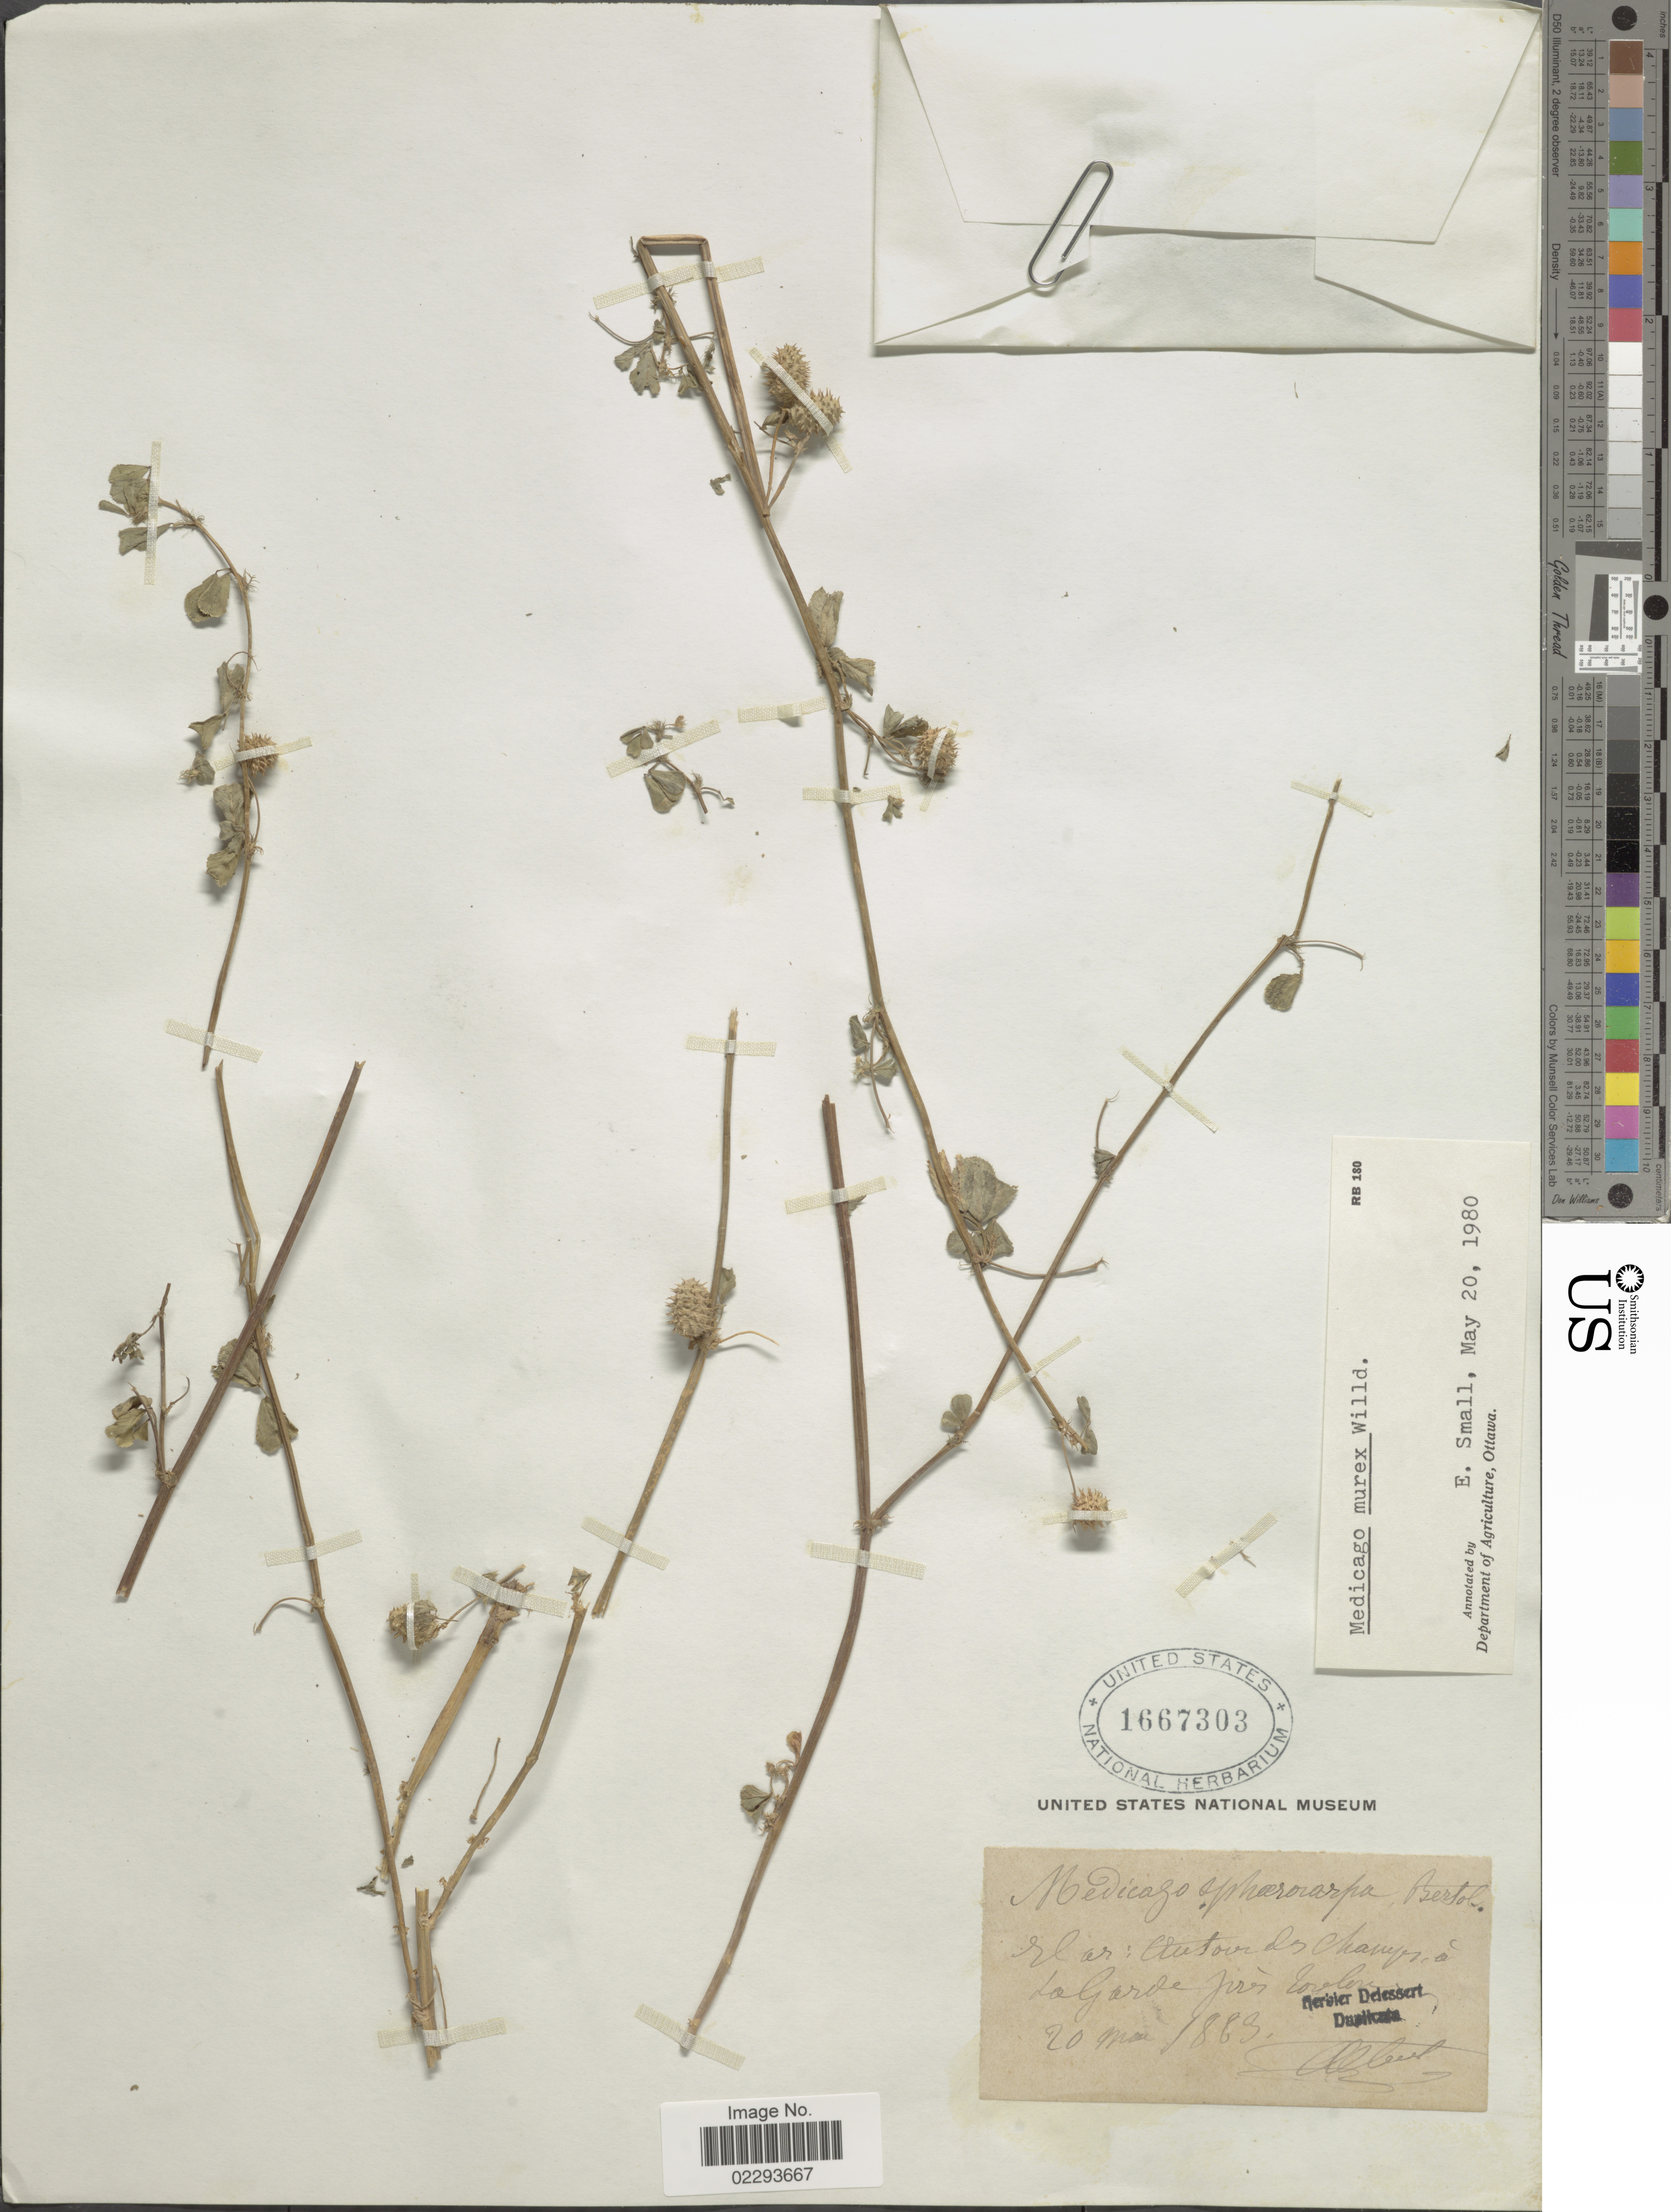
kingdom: Plantae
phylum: Tracheophyta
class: Magnoliopsida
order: Fabales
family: Fabaceae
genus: Medicago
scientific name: Medicago murex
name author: Willd.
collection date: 1863-05-20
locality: Elar: Auston [illegible text] La Garde Pres Tovere,[interpreted]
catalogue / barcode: US 1667303